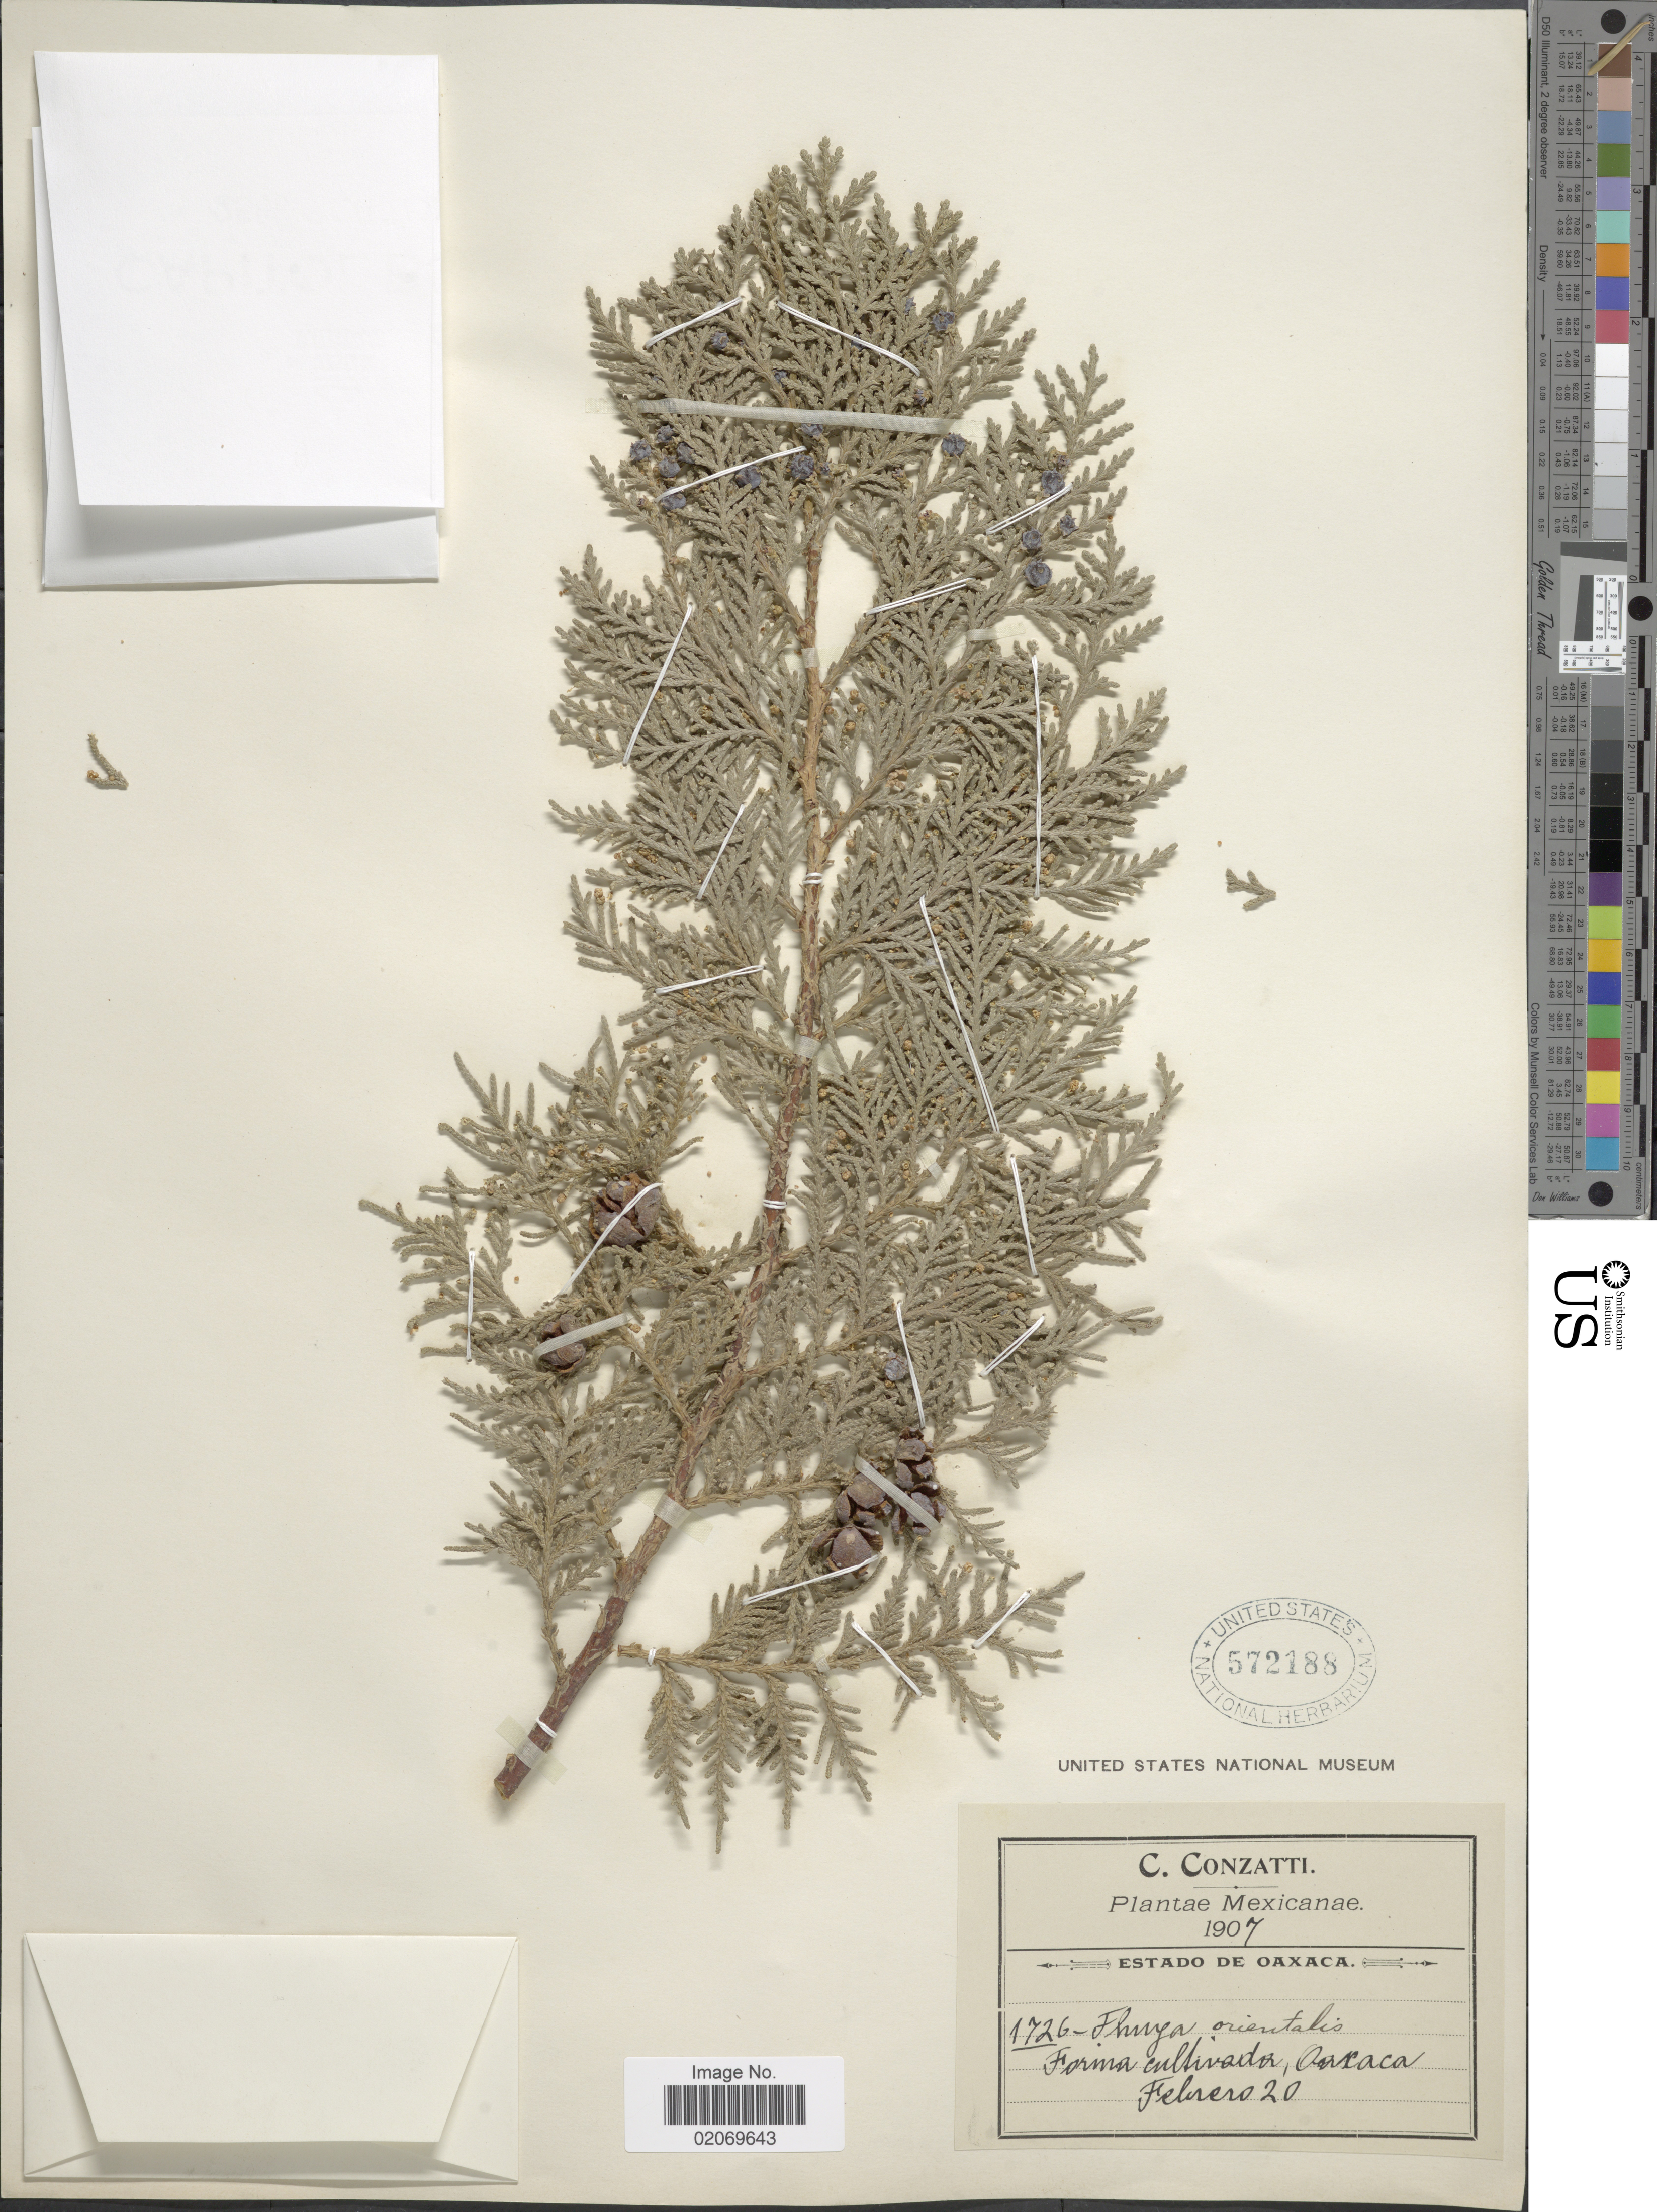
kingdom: Plantae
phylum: Tracheophyta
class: Pinopsida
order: Pinales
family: Cupressaceae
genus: Thuja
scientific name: Thuja orientalis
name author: L.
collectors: C. Conzatti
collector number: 1726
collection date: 1907-02-20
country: Mexico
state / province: Oaxaca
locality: Forma cultivador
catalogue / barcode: US 572188